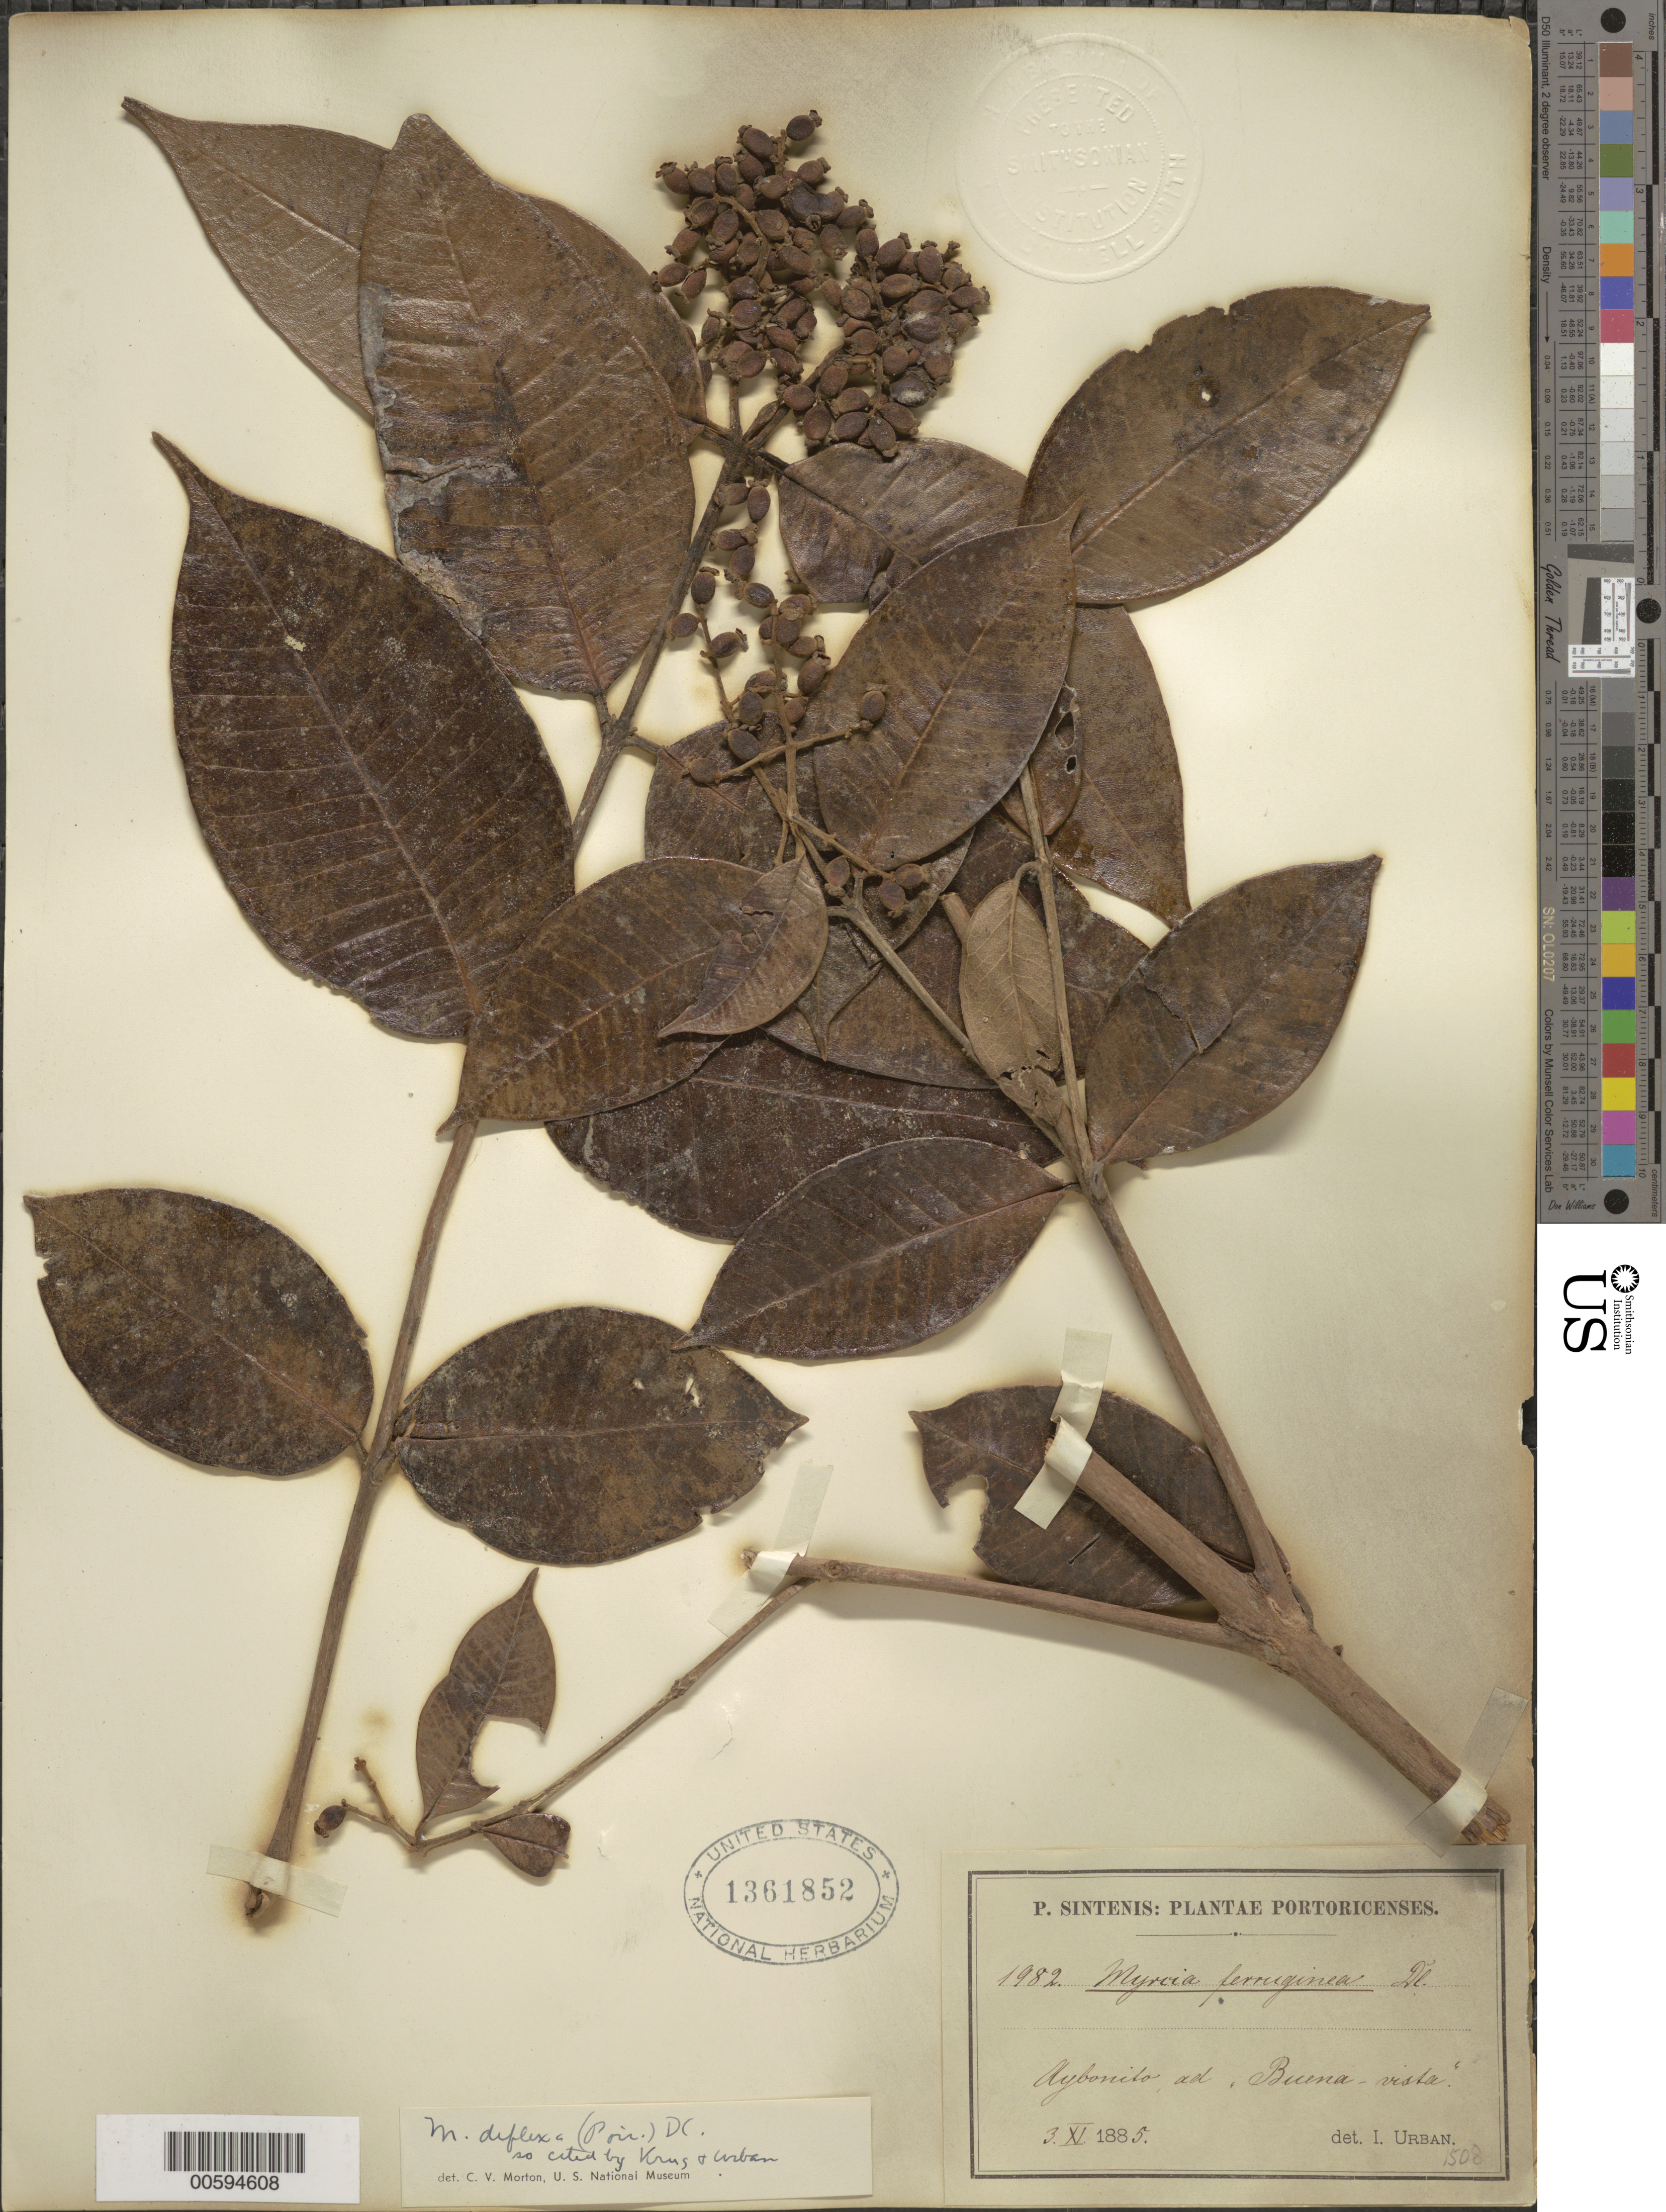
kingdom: Plantae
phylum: Tracheophyta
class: Magnoliopsida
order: Myrtales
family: Myrtaceae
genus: Myrcia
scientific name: Myrcia deflexa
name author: (Poir.) DC.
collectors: P. Sintenis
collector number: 1982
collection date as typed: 03 Nov 1885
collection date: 1885-11-03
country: Puerto Rico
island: Greater Antilles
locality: Aybonito, ad "Buena-vista"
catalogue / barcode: US 1361852